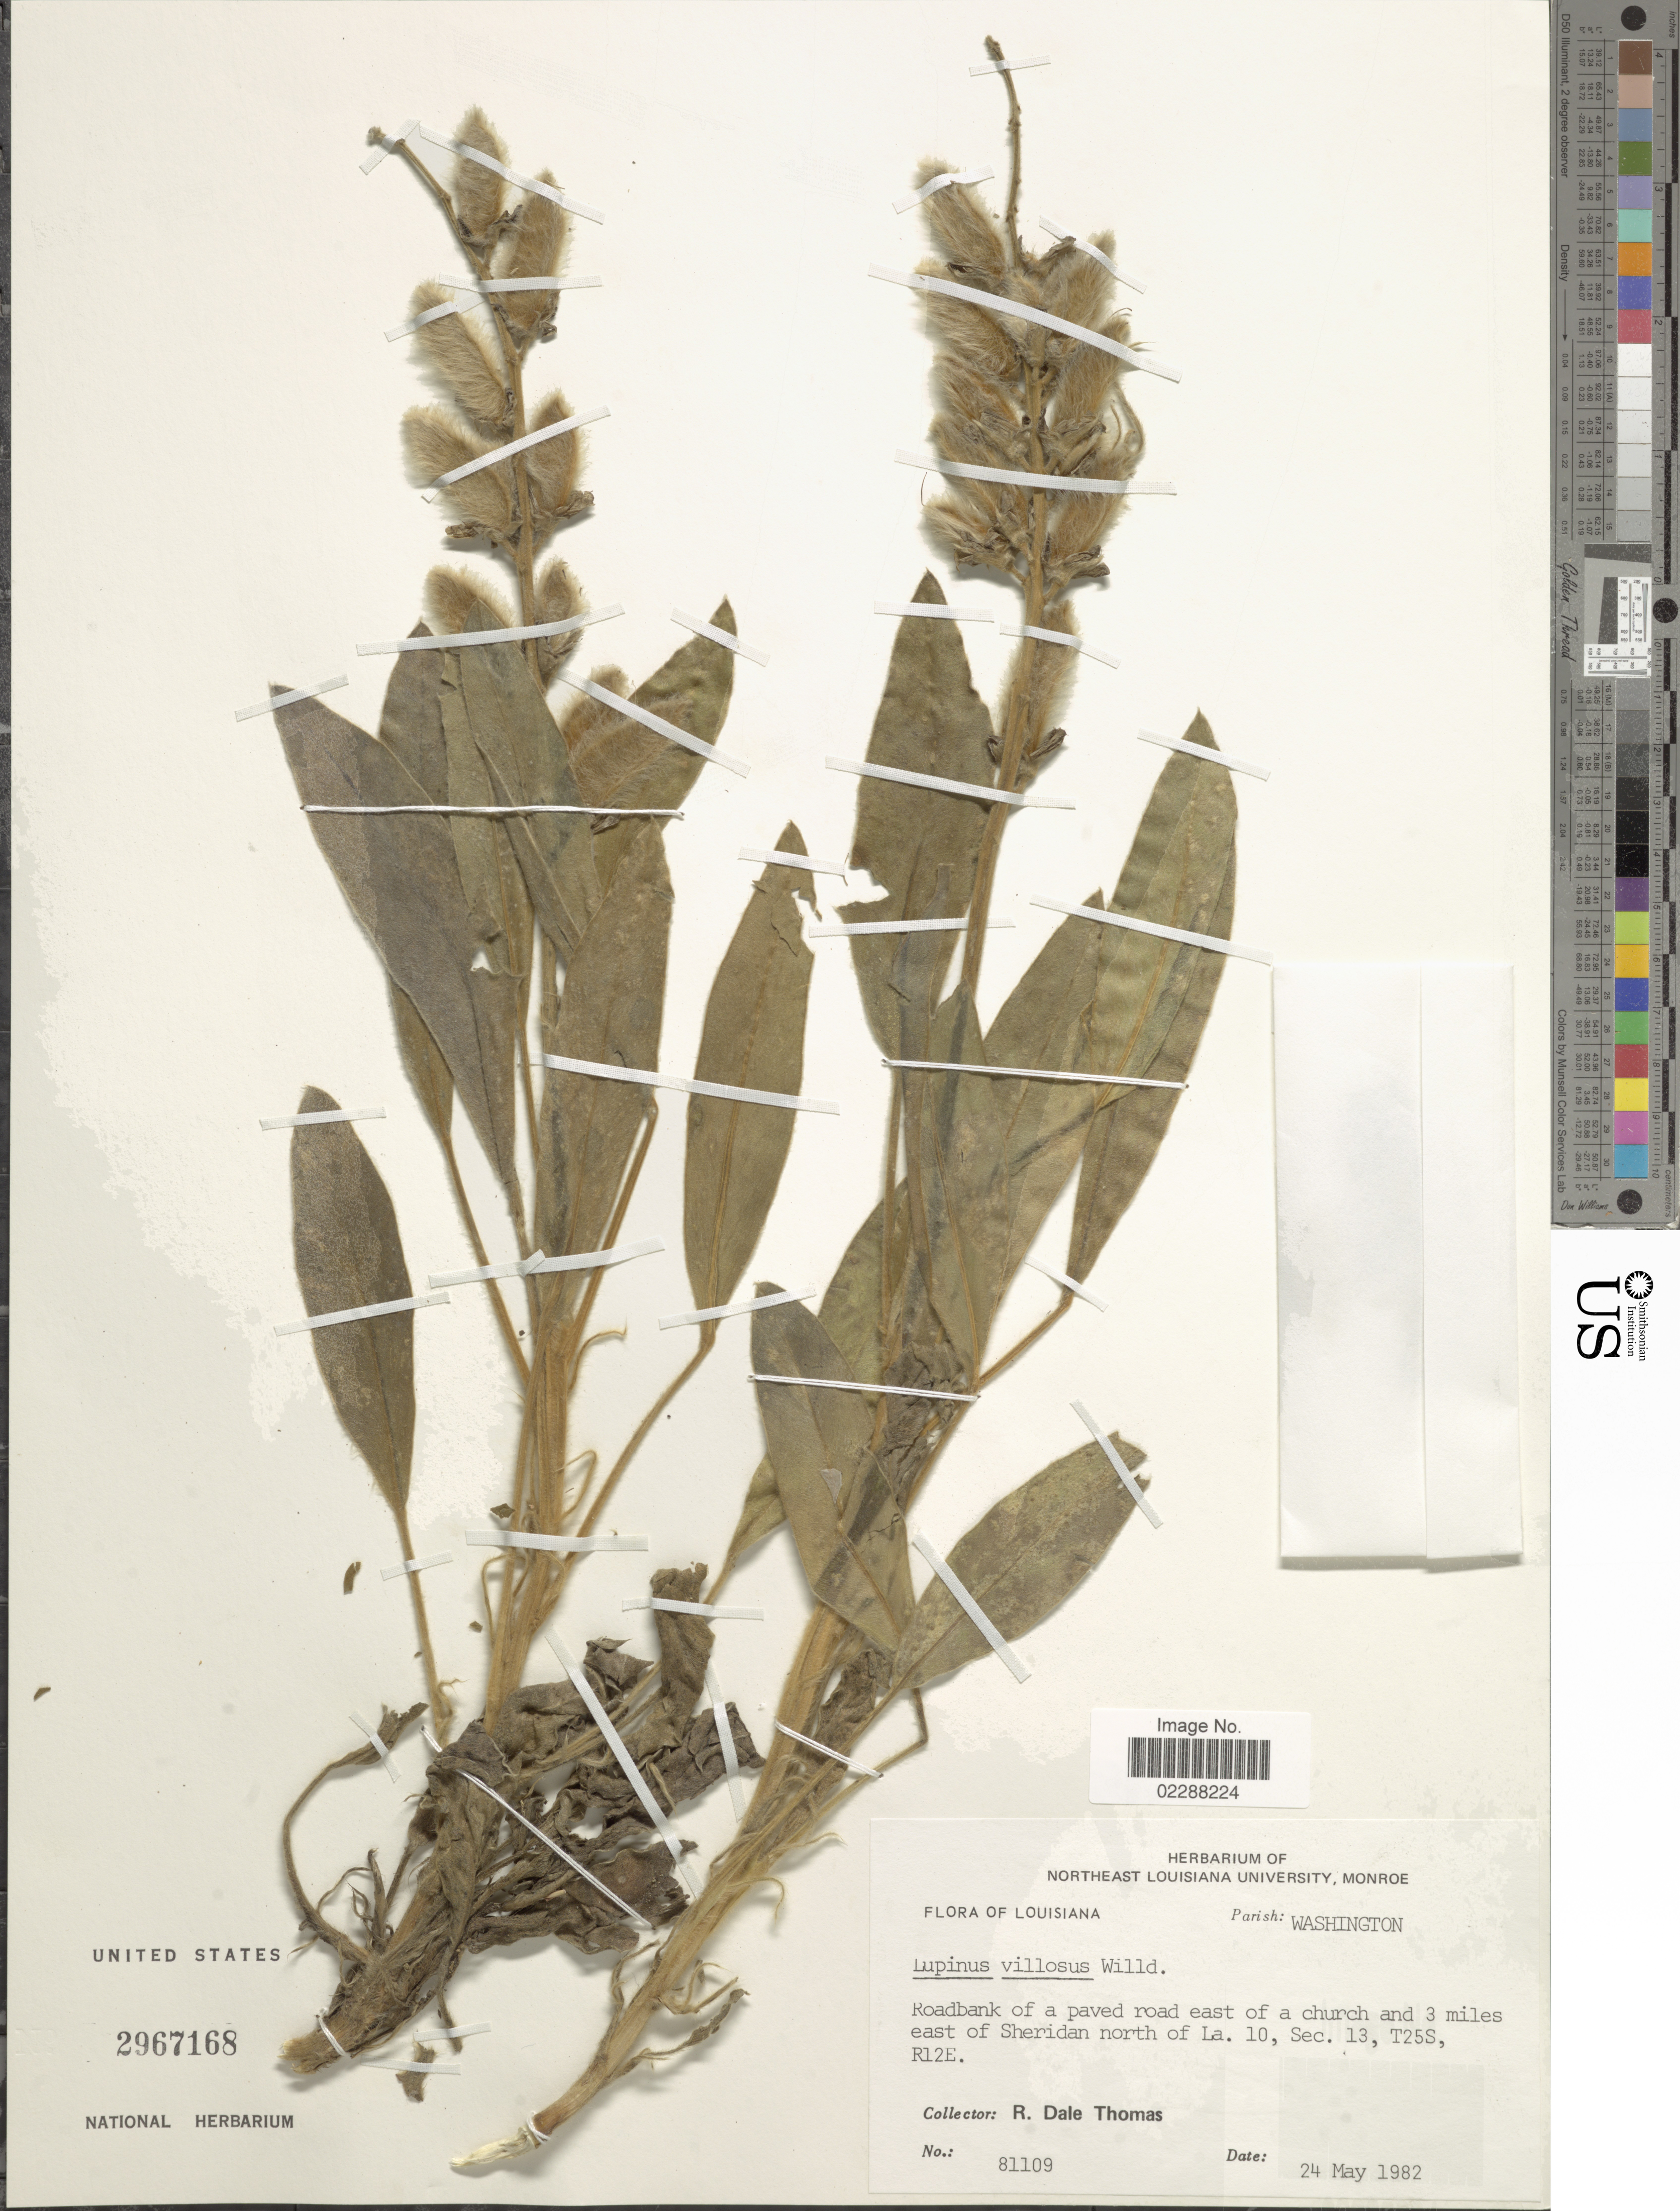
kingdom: Plantae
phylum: Tracheophyta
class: Magnoliopsida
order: Fabales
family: Fabaceae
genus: Lupinus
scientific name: Lupinus villosus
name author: Willd.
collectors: R. Thomas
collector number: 81109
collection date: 1983-05-24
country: United States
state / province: Louisiana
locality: Parish:Washington, Roadbank of a paved road east of a church and 3 miles east of Sheridan'north of La 10, Sec. 13, T25S, R12E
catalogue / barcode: US 2967168